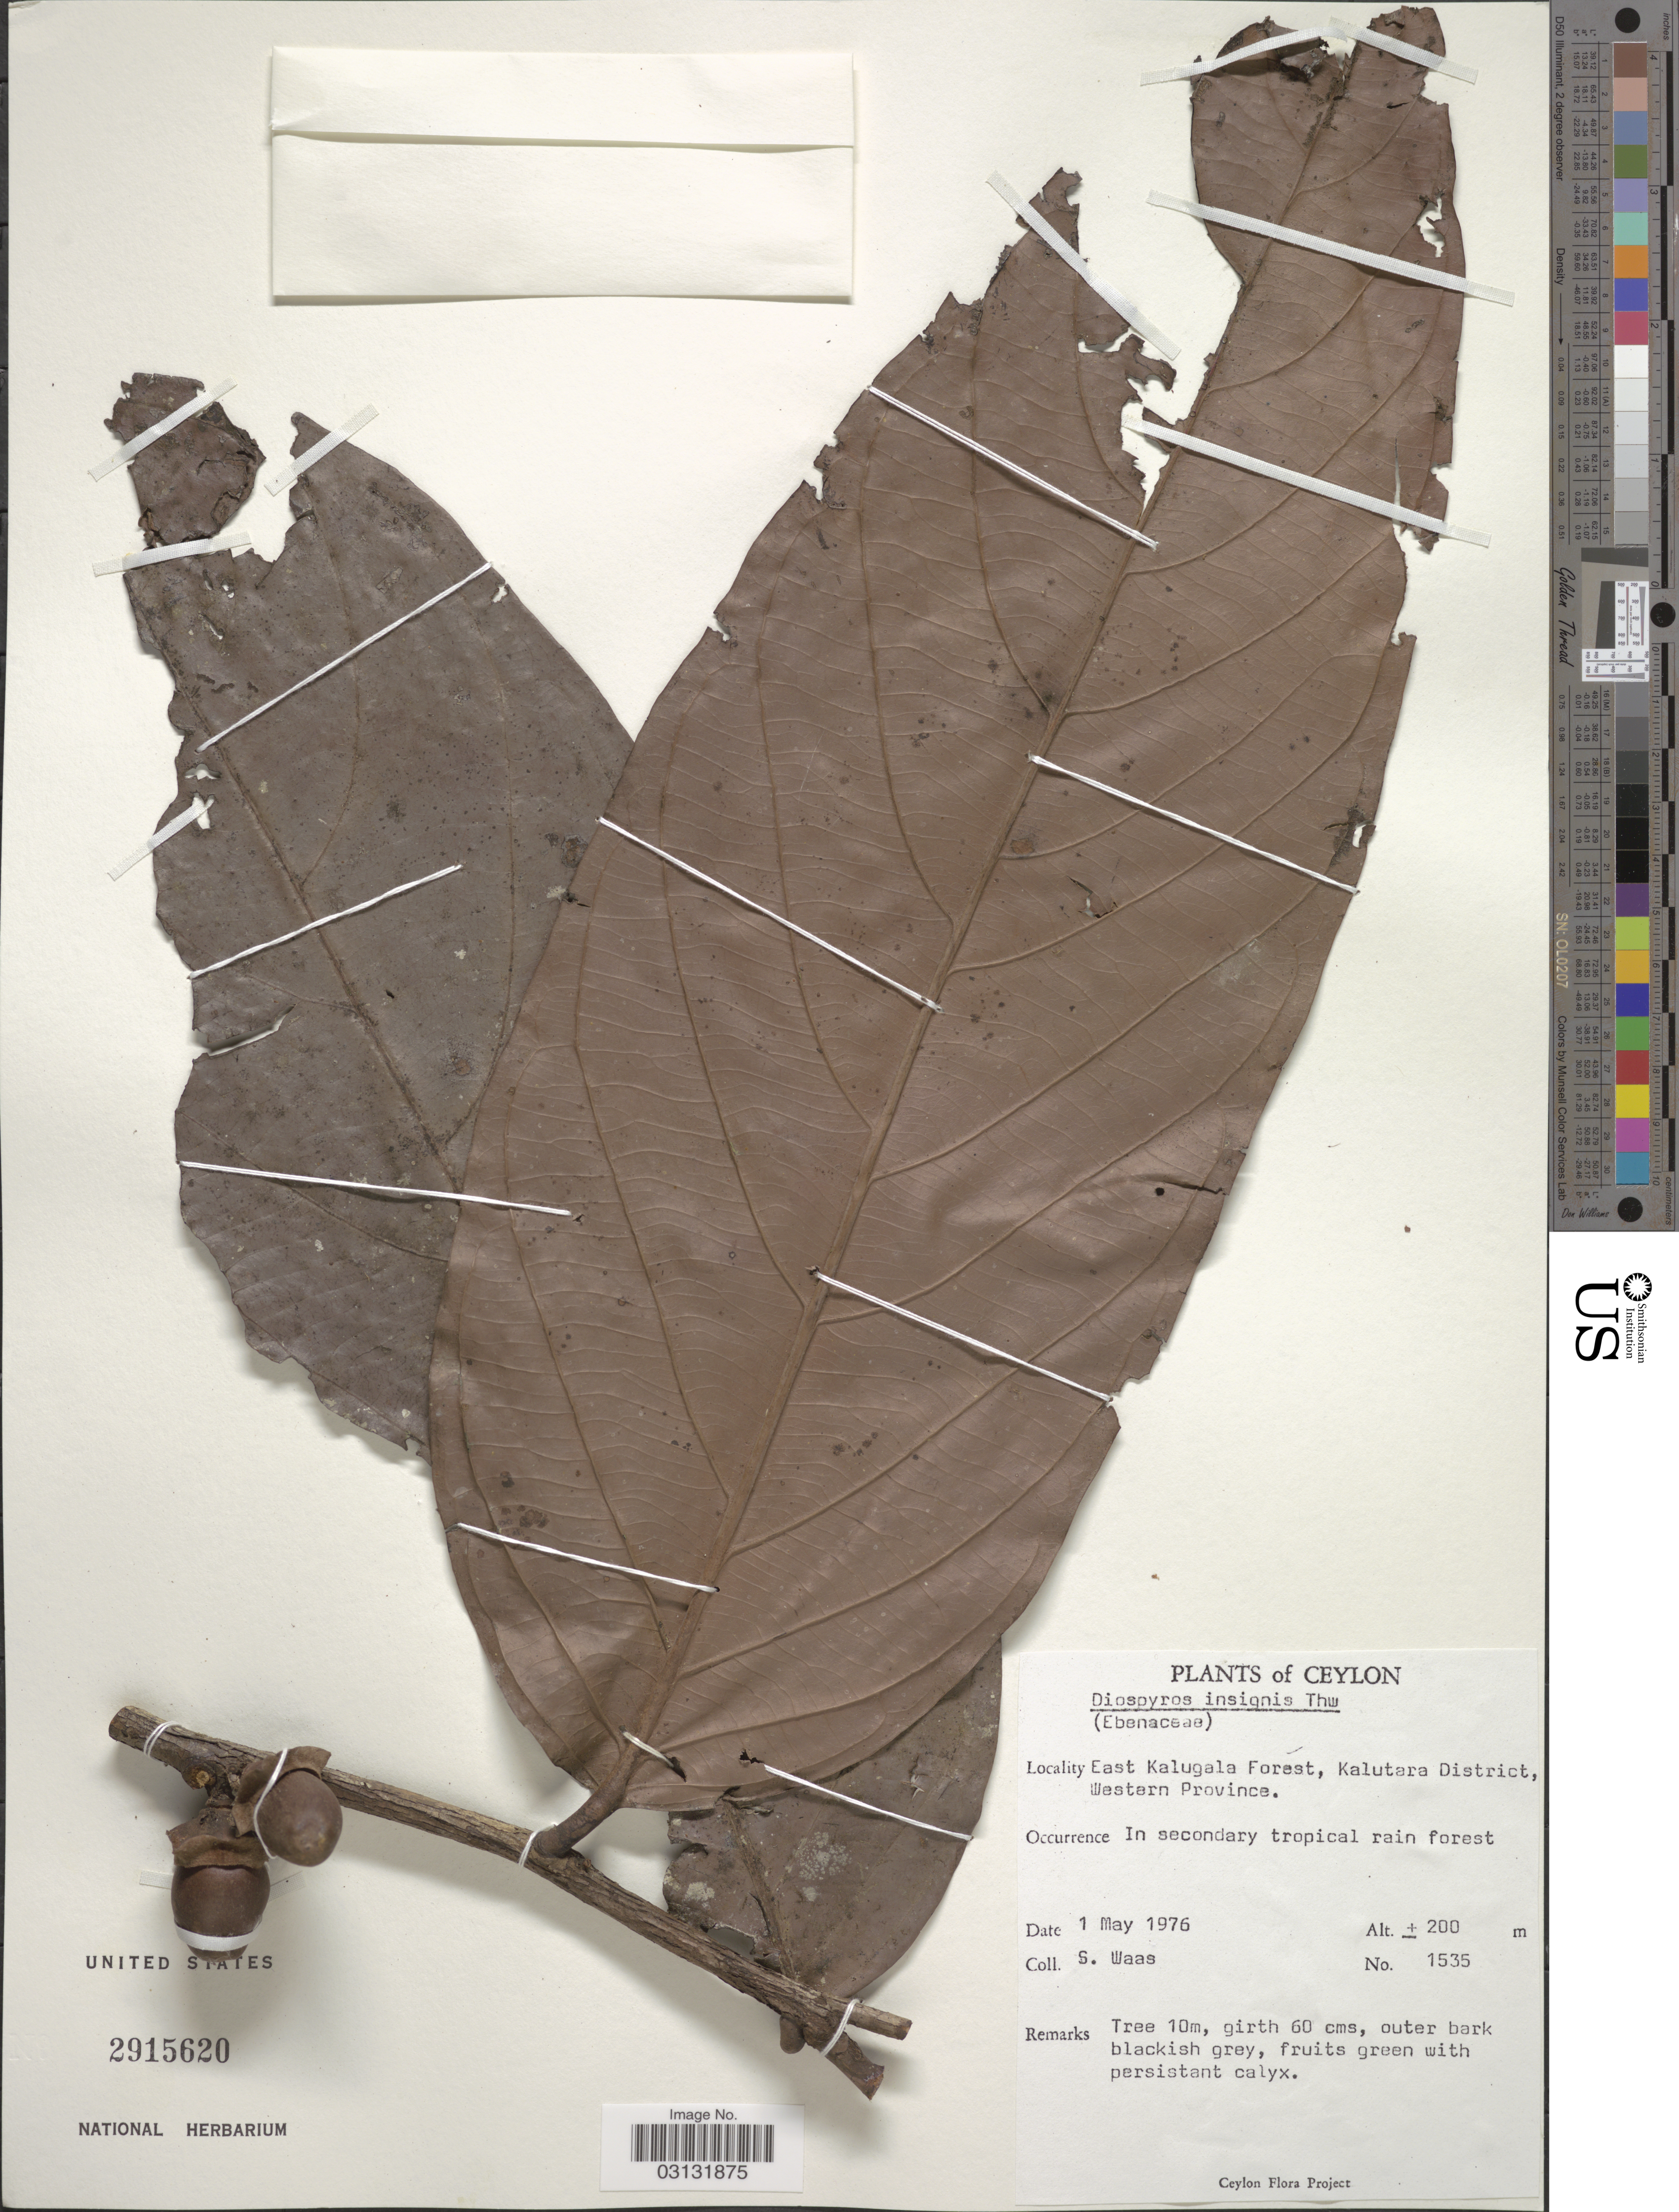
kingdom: Plantae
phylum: Tracheophyta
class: Magnoliopsida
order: Ericales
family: Ebenaceae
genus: Diospyros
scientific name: Diospyros insignis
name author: Thwaites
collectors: S. Waas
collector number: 1535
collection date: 1976-05-01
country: Sri Lanka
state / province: Western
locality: Ceylon. East Kalugala Forest, Kalutara District, Western Province.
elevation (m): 200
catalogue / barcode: US 2915620